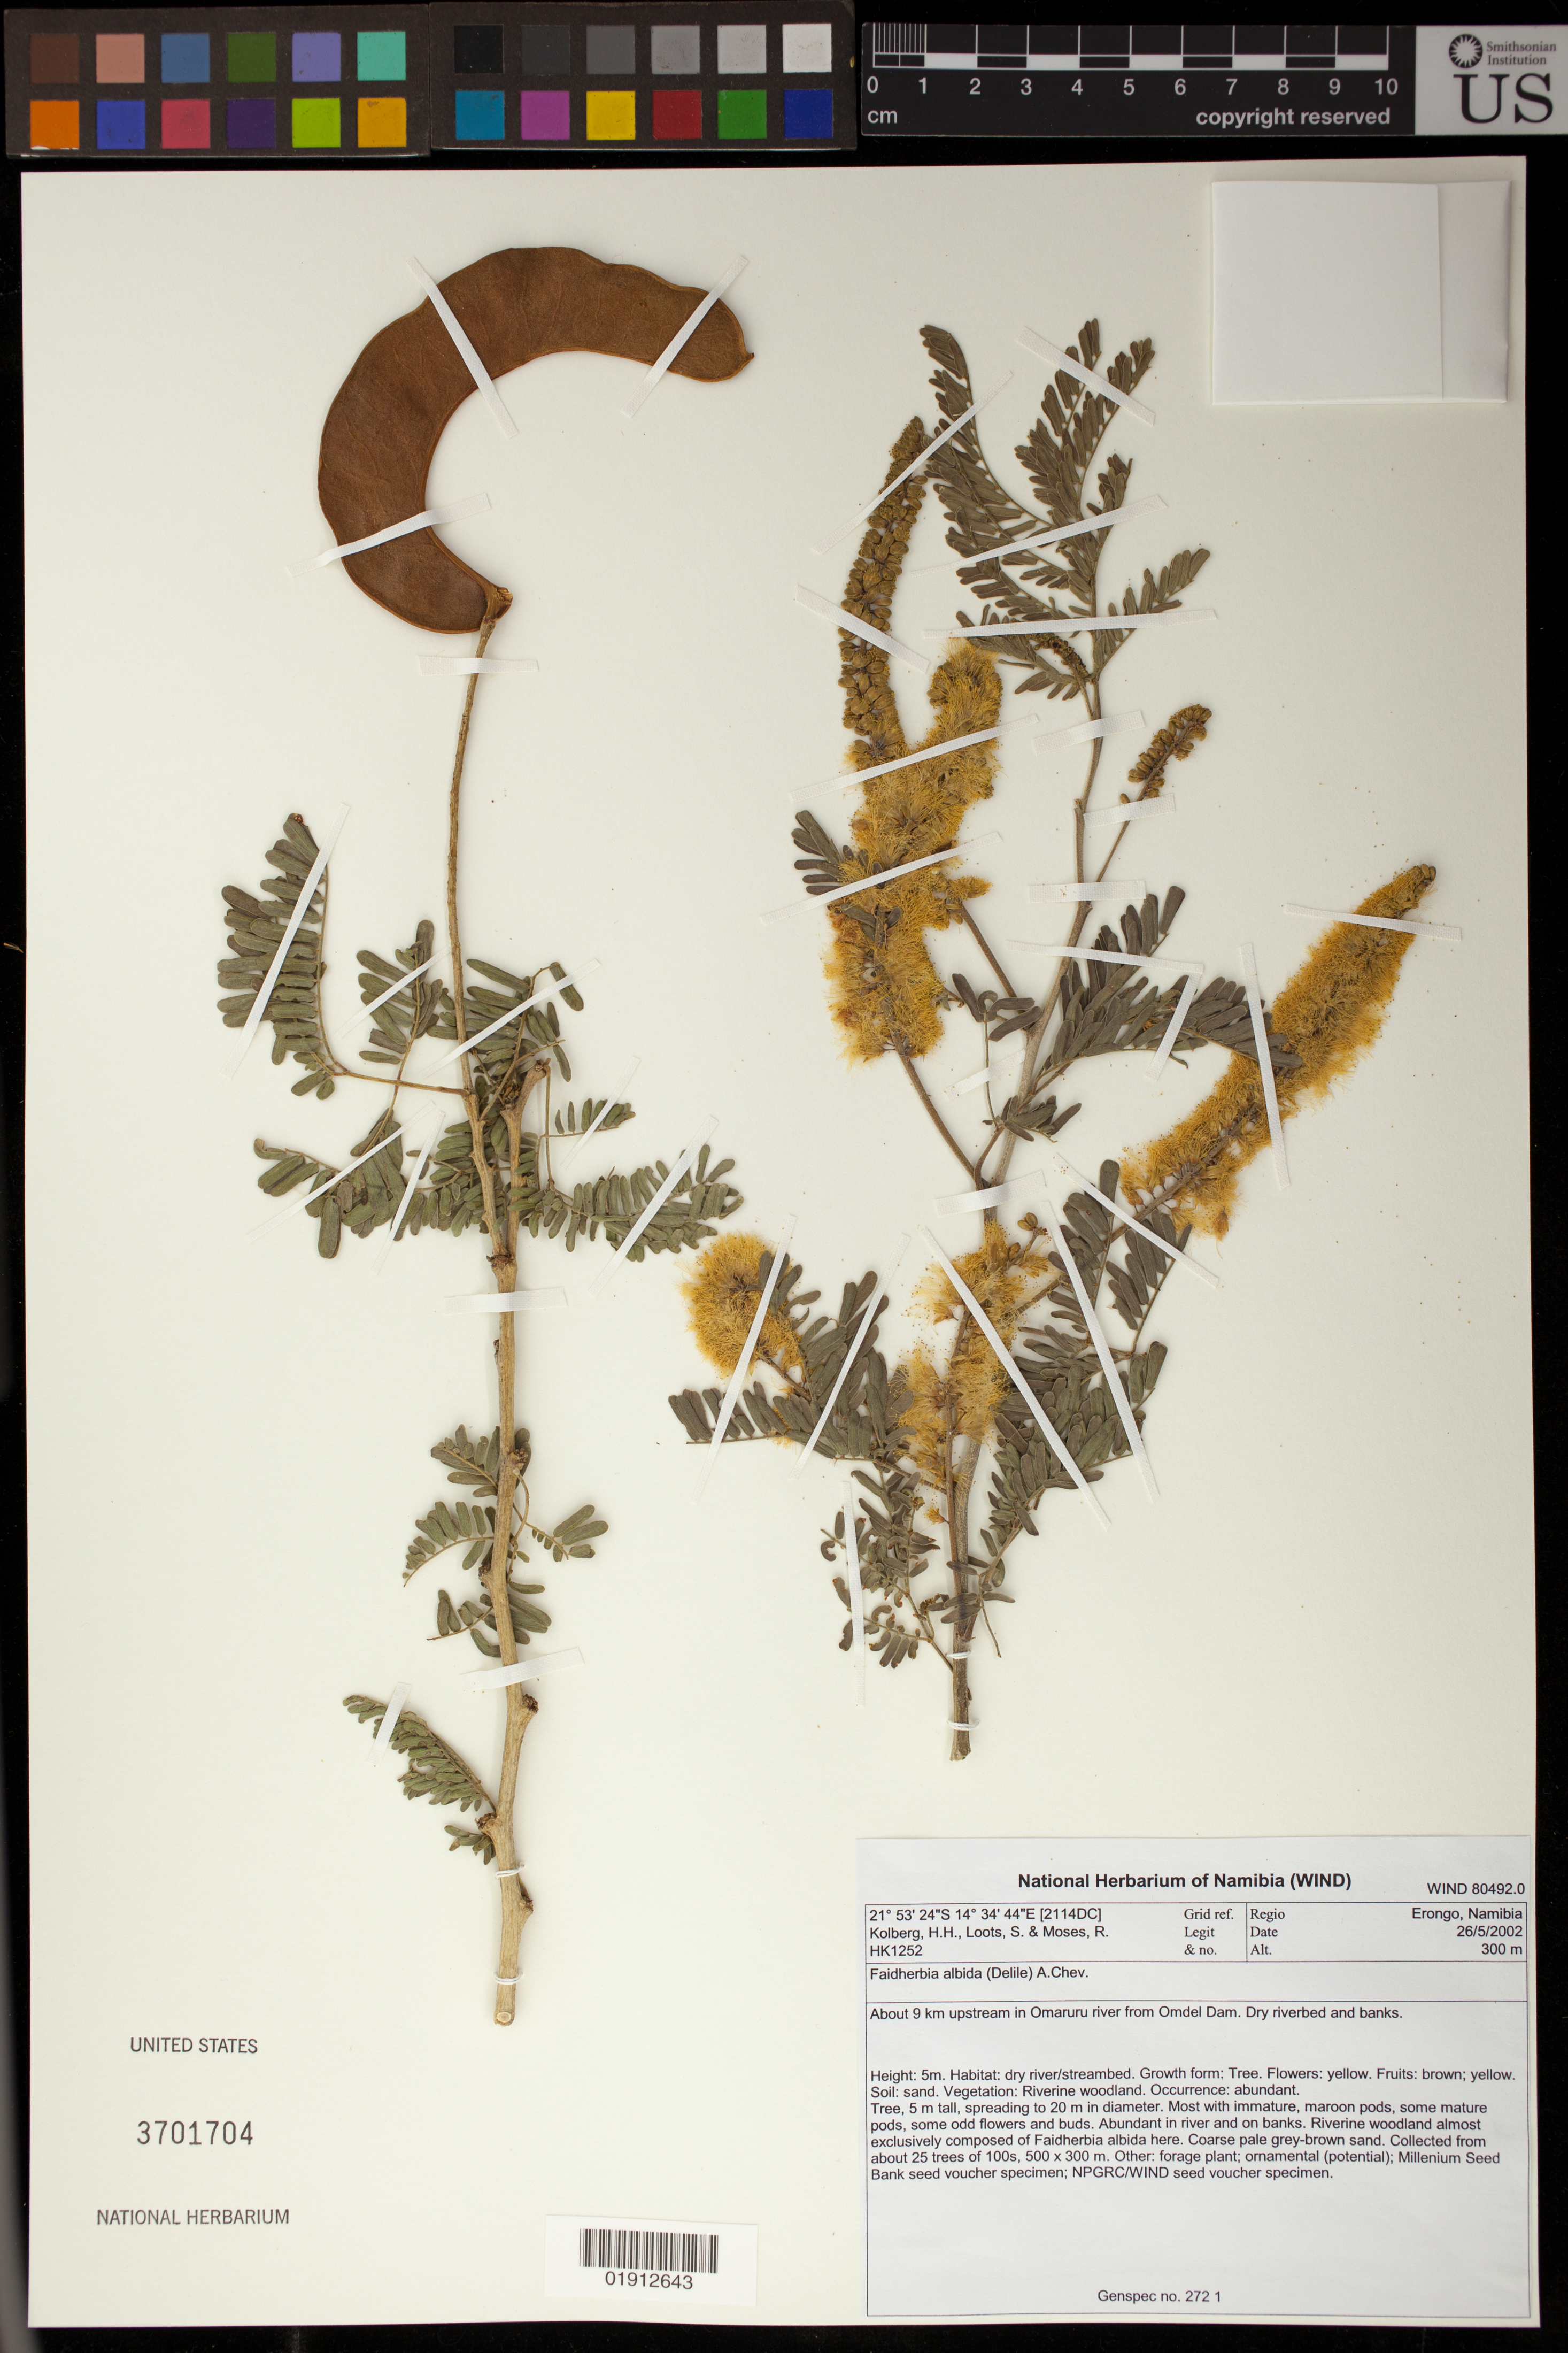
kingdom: Plantae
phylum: Tracheophyta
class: Magnoliopsida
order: Fabales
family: Fabaceae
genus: Faidherbia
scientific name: Faidherbia albida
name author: (Delile) A. Chev.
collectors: H. H. Kolberg, S. Loots & R. Moses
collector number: HK1252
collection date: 2002-05-26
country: Namibia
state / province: Erongo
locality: About 9 km upstream in Omaruru river from Omdel Dam.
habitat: Dry riverbed and banks.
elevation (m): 300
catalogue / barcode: US 3701704